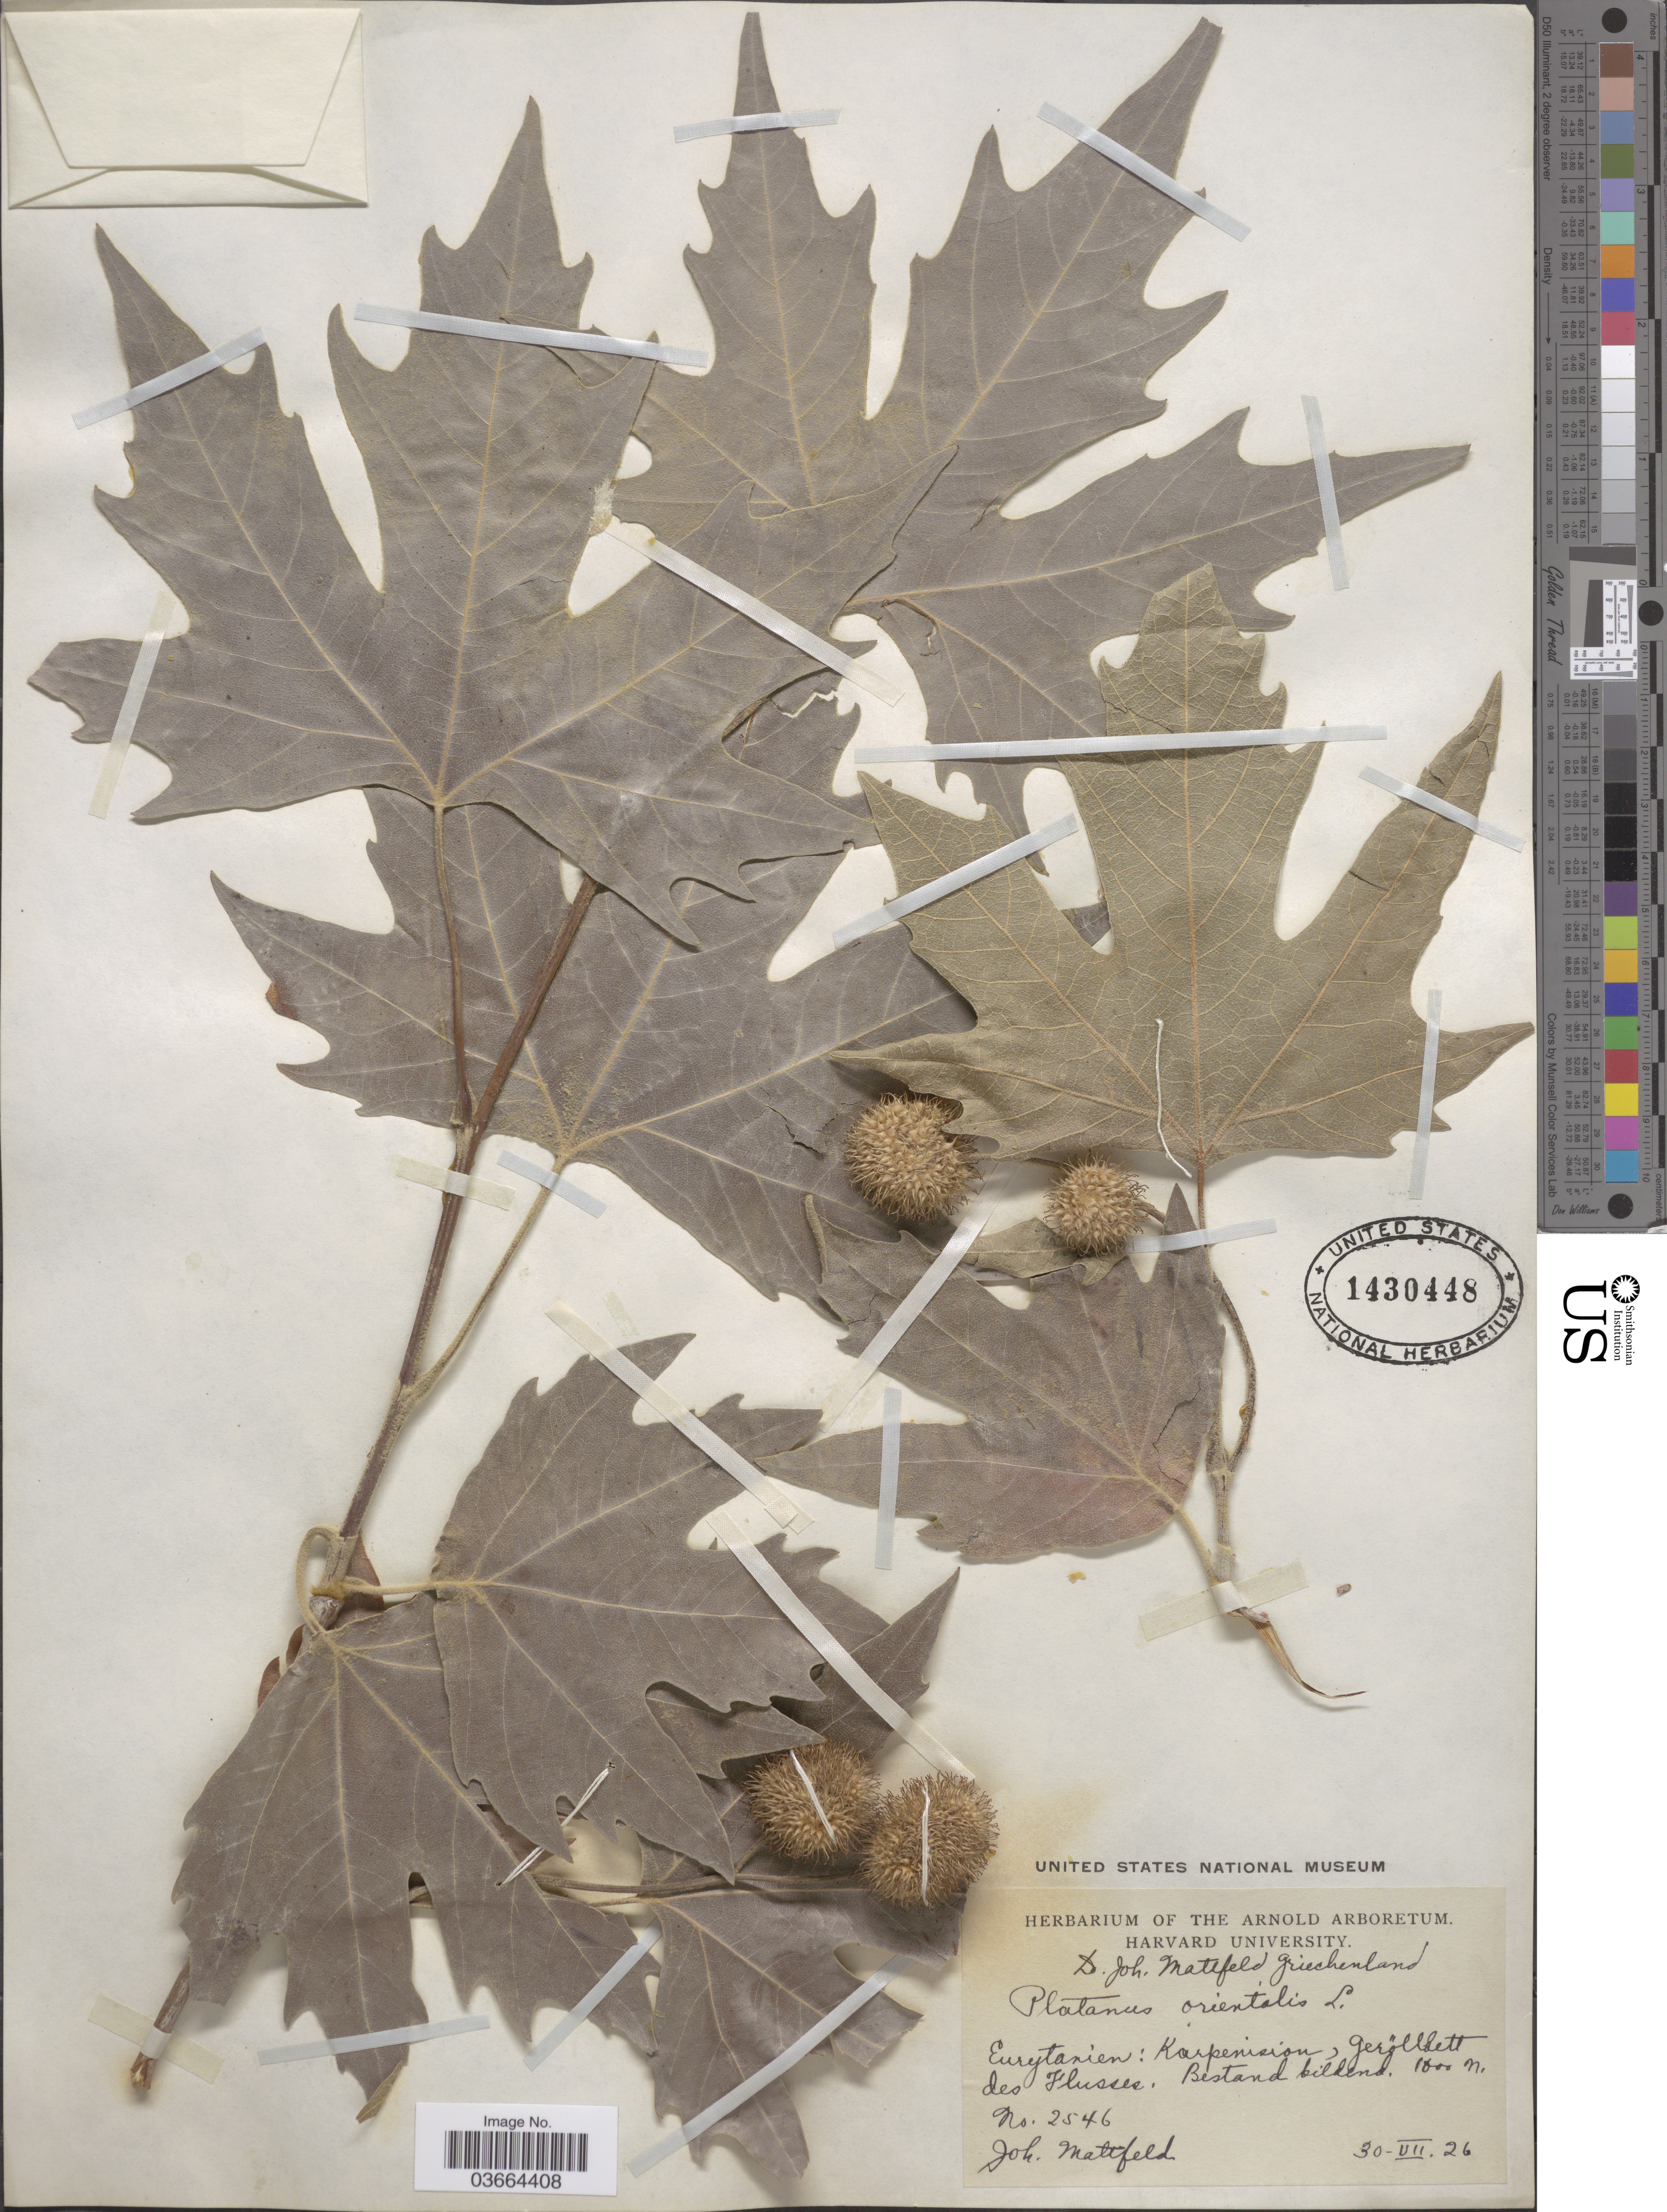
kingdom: Plantae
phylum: Tracheophyta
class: Magnoliopsida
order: Proteales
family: Platanaceae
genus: Platanus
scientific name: Platanus orientalis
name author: L.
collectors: J. Mattfeld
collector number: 2546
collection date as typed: Transcribed d/m/y: 30/7/26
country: Greece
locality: Evrytanien: Karpenision, Gerölldett des Flusses. Bestand bildend.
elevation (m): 1600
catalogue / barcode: US 1430448